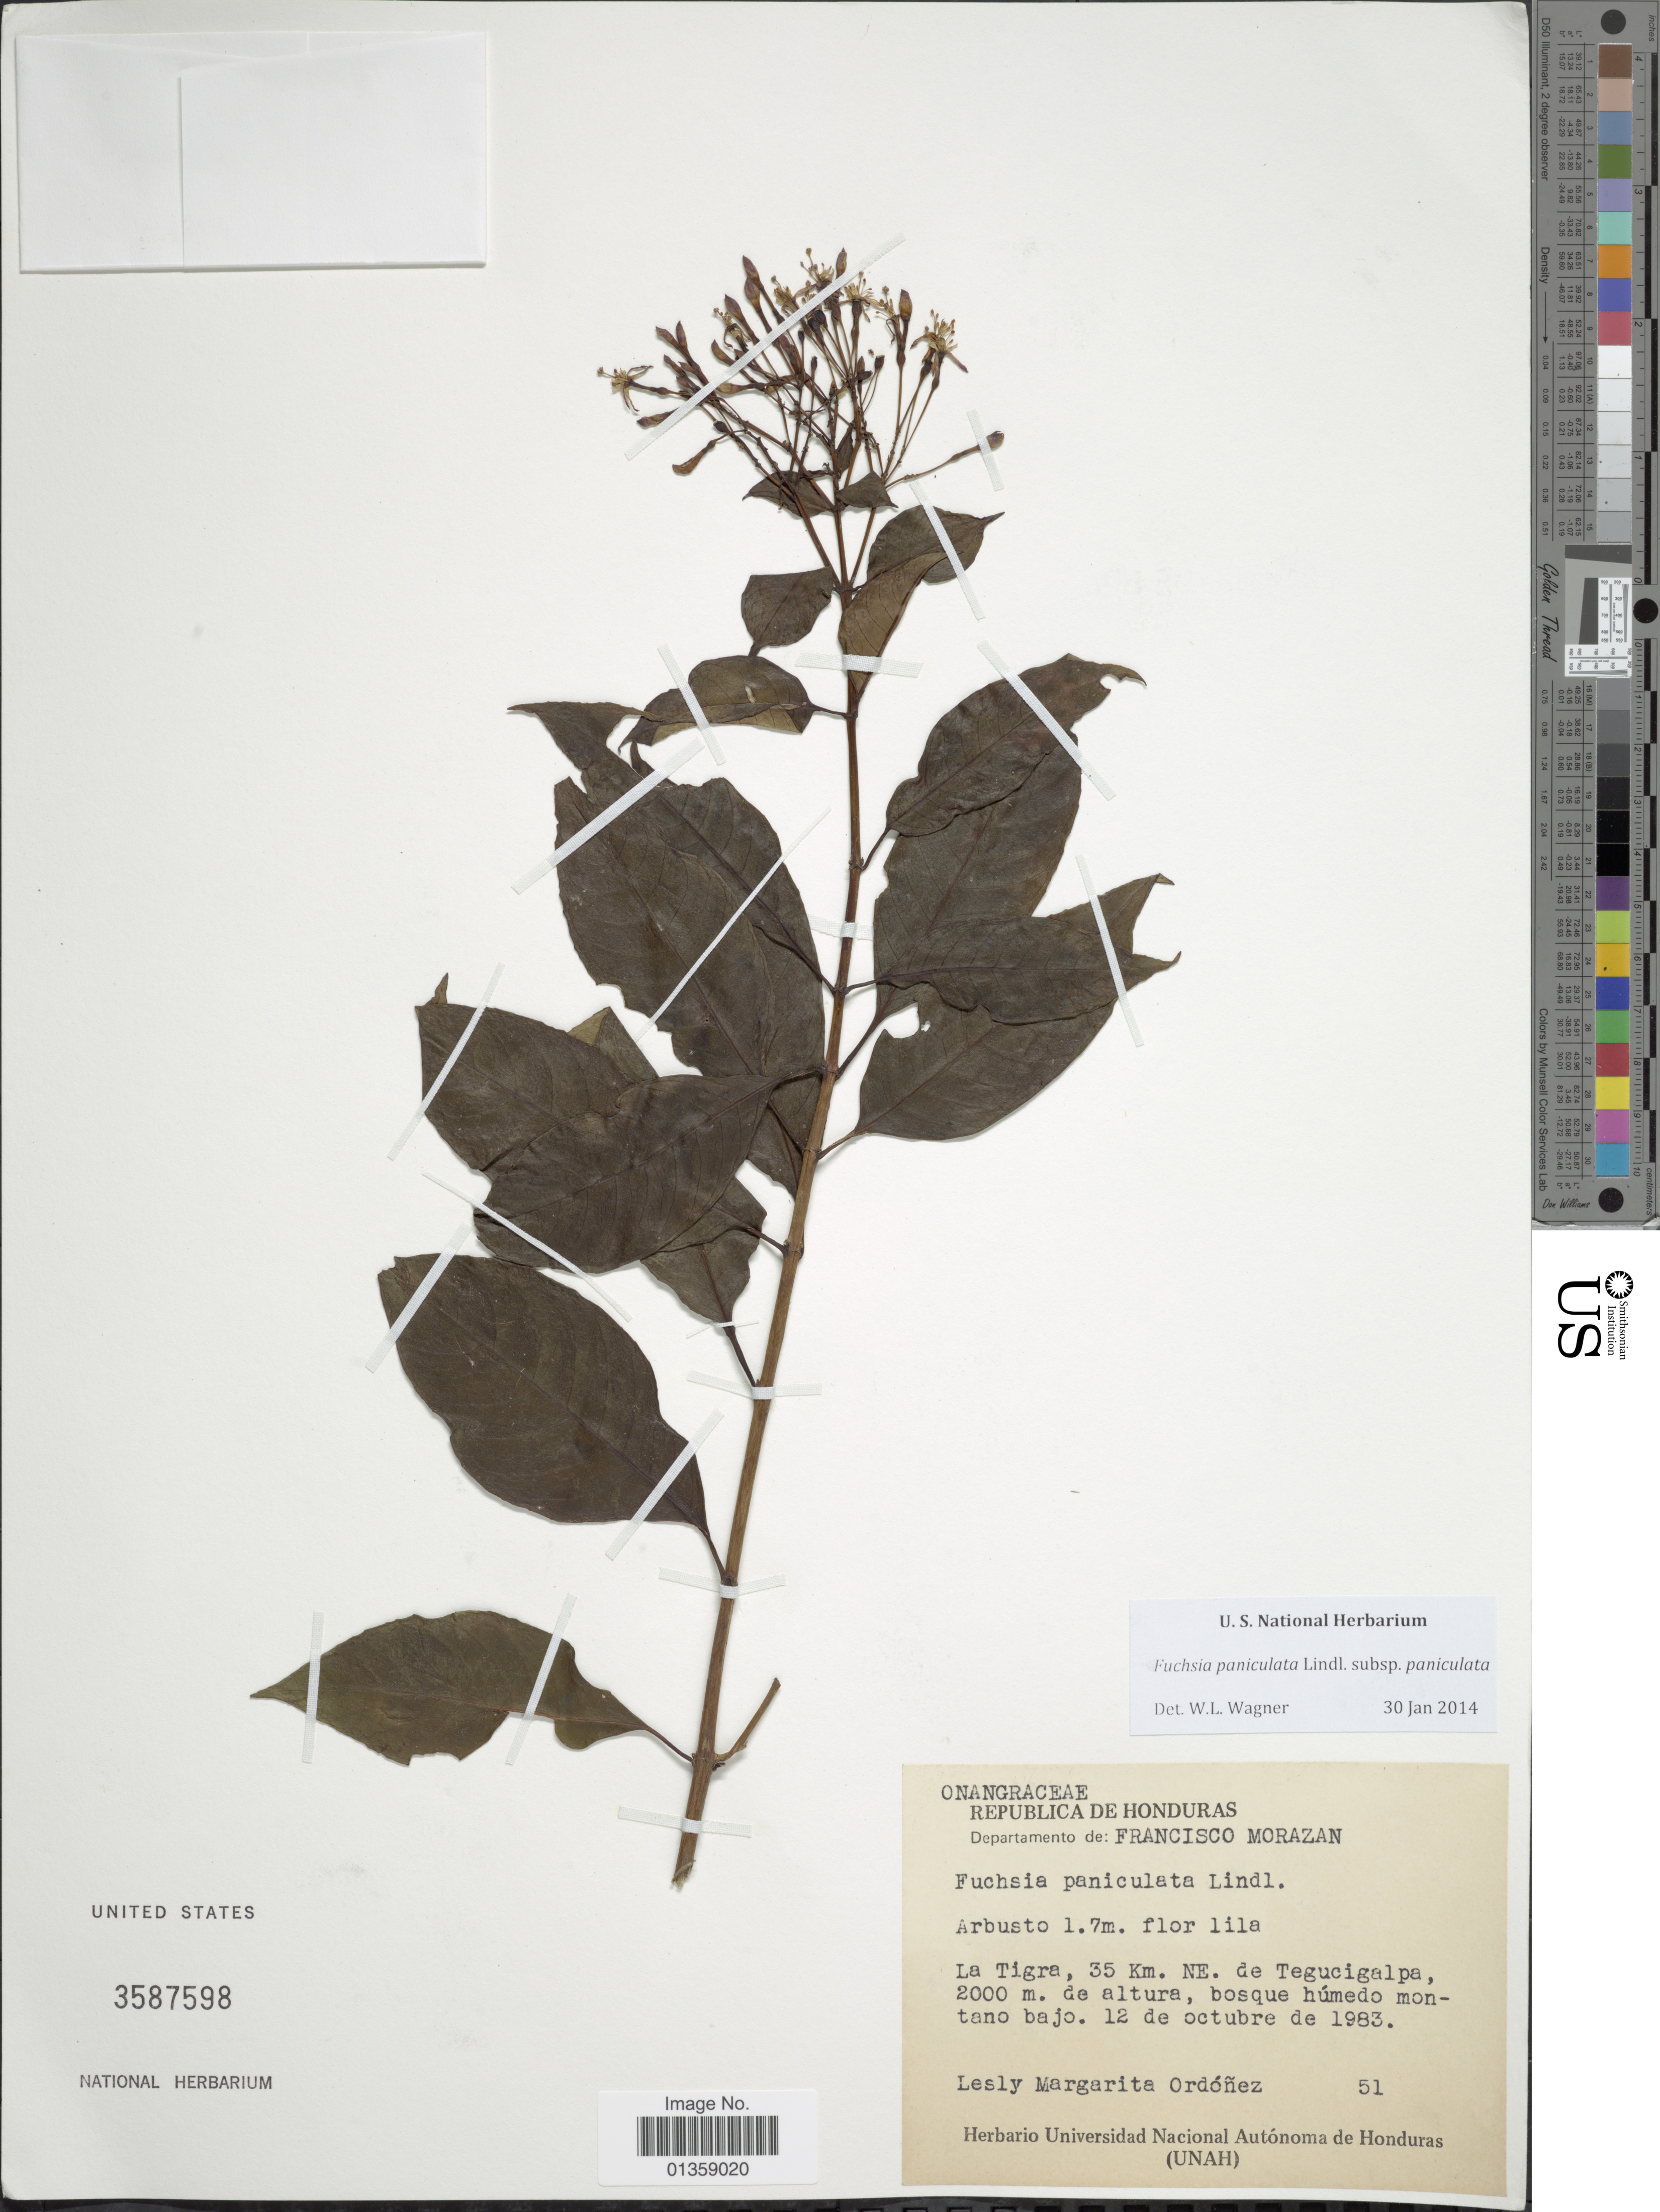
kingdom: Plantae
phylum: Tracheophyta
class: Magnoliopsida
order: Myrtales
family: Onagraceae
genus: Fuchsia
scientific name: Fuchsia paniculata subsp. paniculata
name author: Lindl.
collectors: L. Ordóñez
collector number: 51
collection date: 1983-10-12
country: Honduras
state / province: Fco. Morazán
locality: La Tigra, 35 Km. NE. de Tegucigalpa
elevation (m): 2000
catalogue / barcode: US 3587598